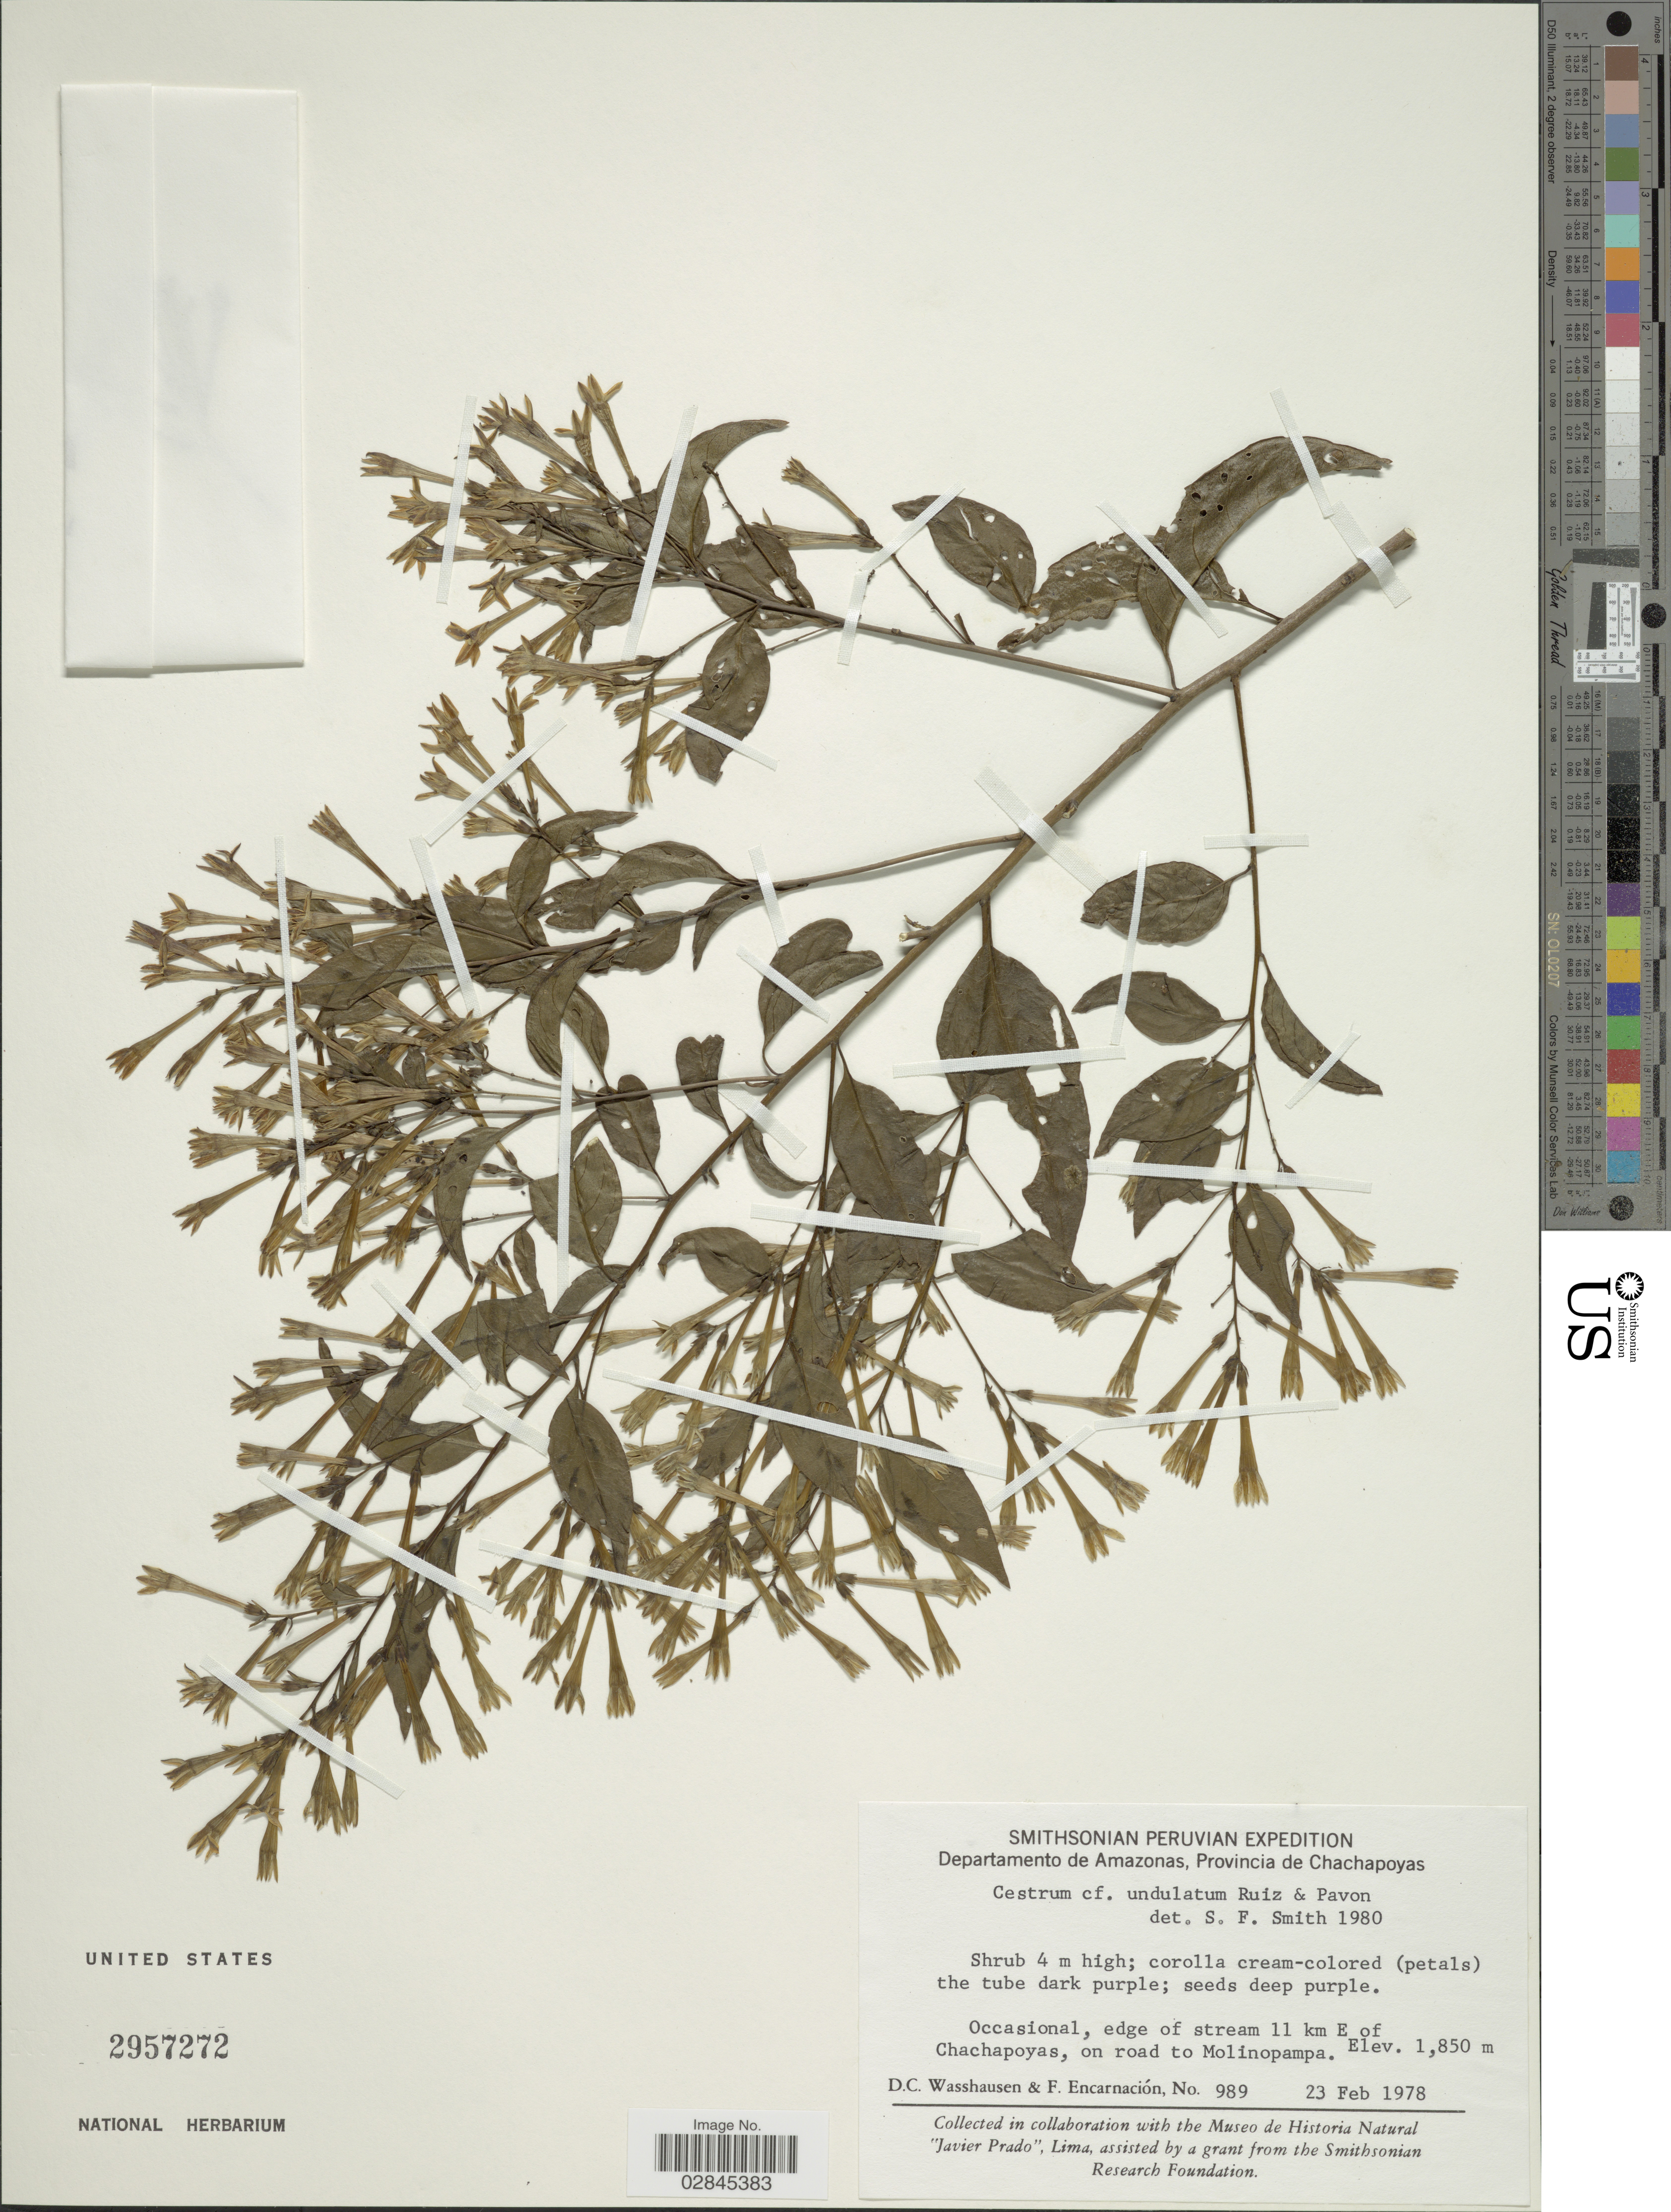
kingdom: Plantae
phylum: Tracheophyta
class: Magnoliopsida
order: Solanales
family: Solanaceae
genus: Cestrum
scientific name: Cestrum undulatum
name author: Ruiz & Pav.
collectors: D. C. Wasshausen & F. Encarnación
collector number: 989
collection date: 1978-02-23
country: Peru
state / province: Amazonas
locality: Departamento de Amazonas, Provincia de Chachapoyas. Occasional, edge of stream 11 km E of Chachapoyas, on road to Molinopampa.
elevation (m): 1850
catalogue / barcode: US 2957272